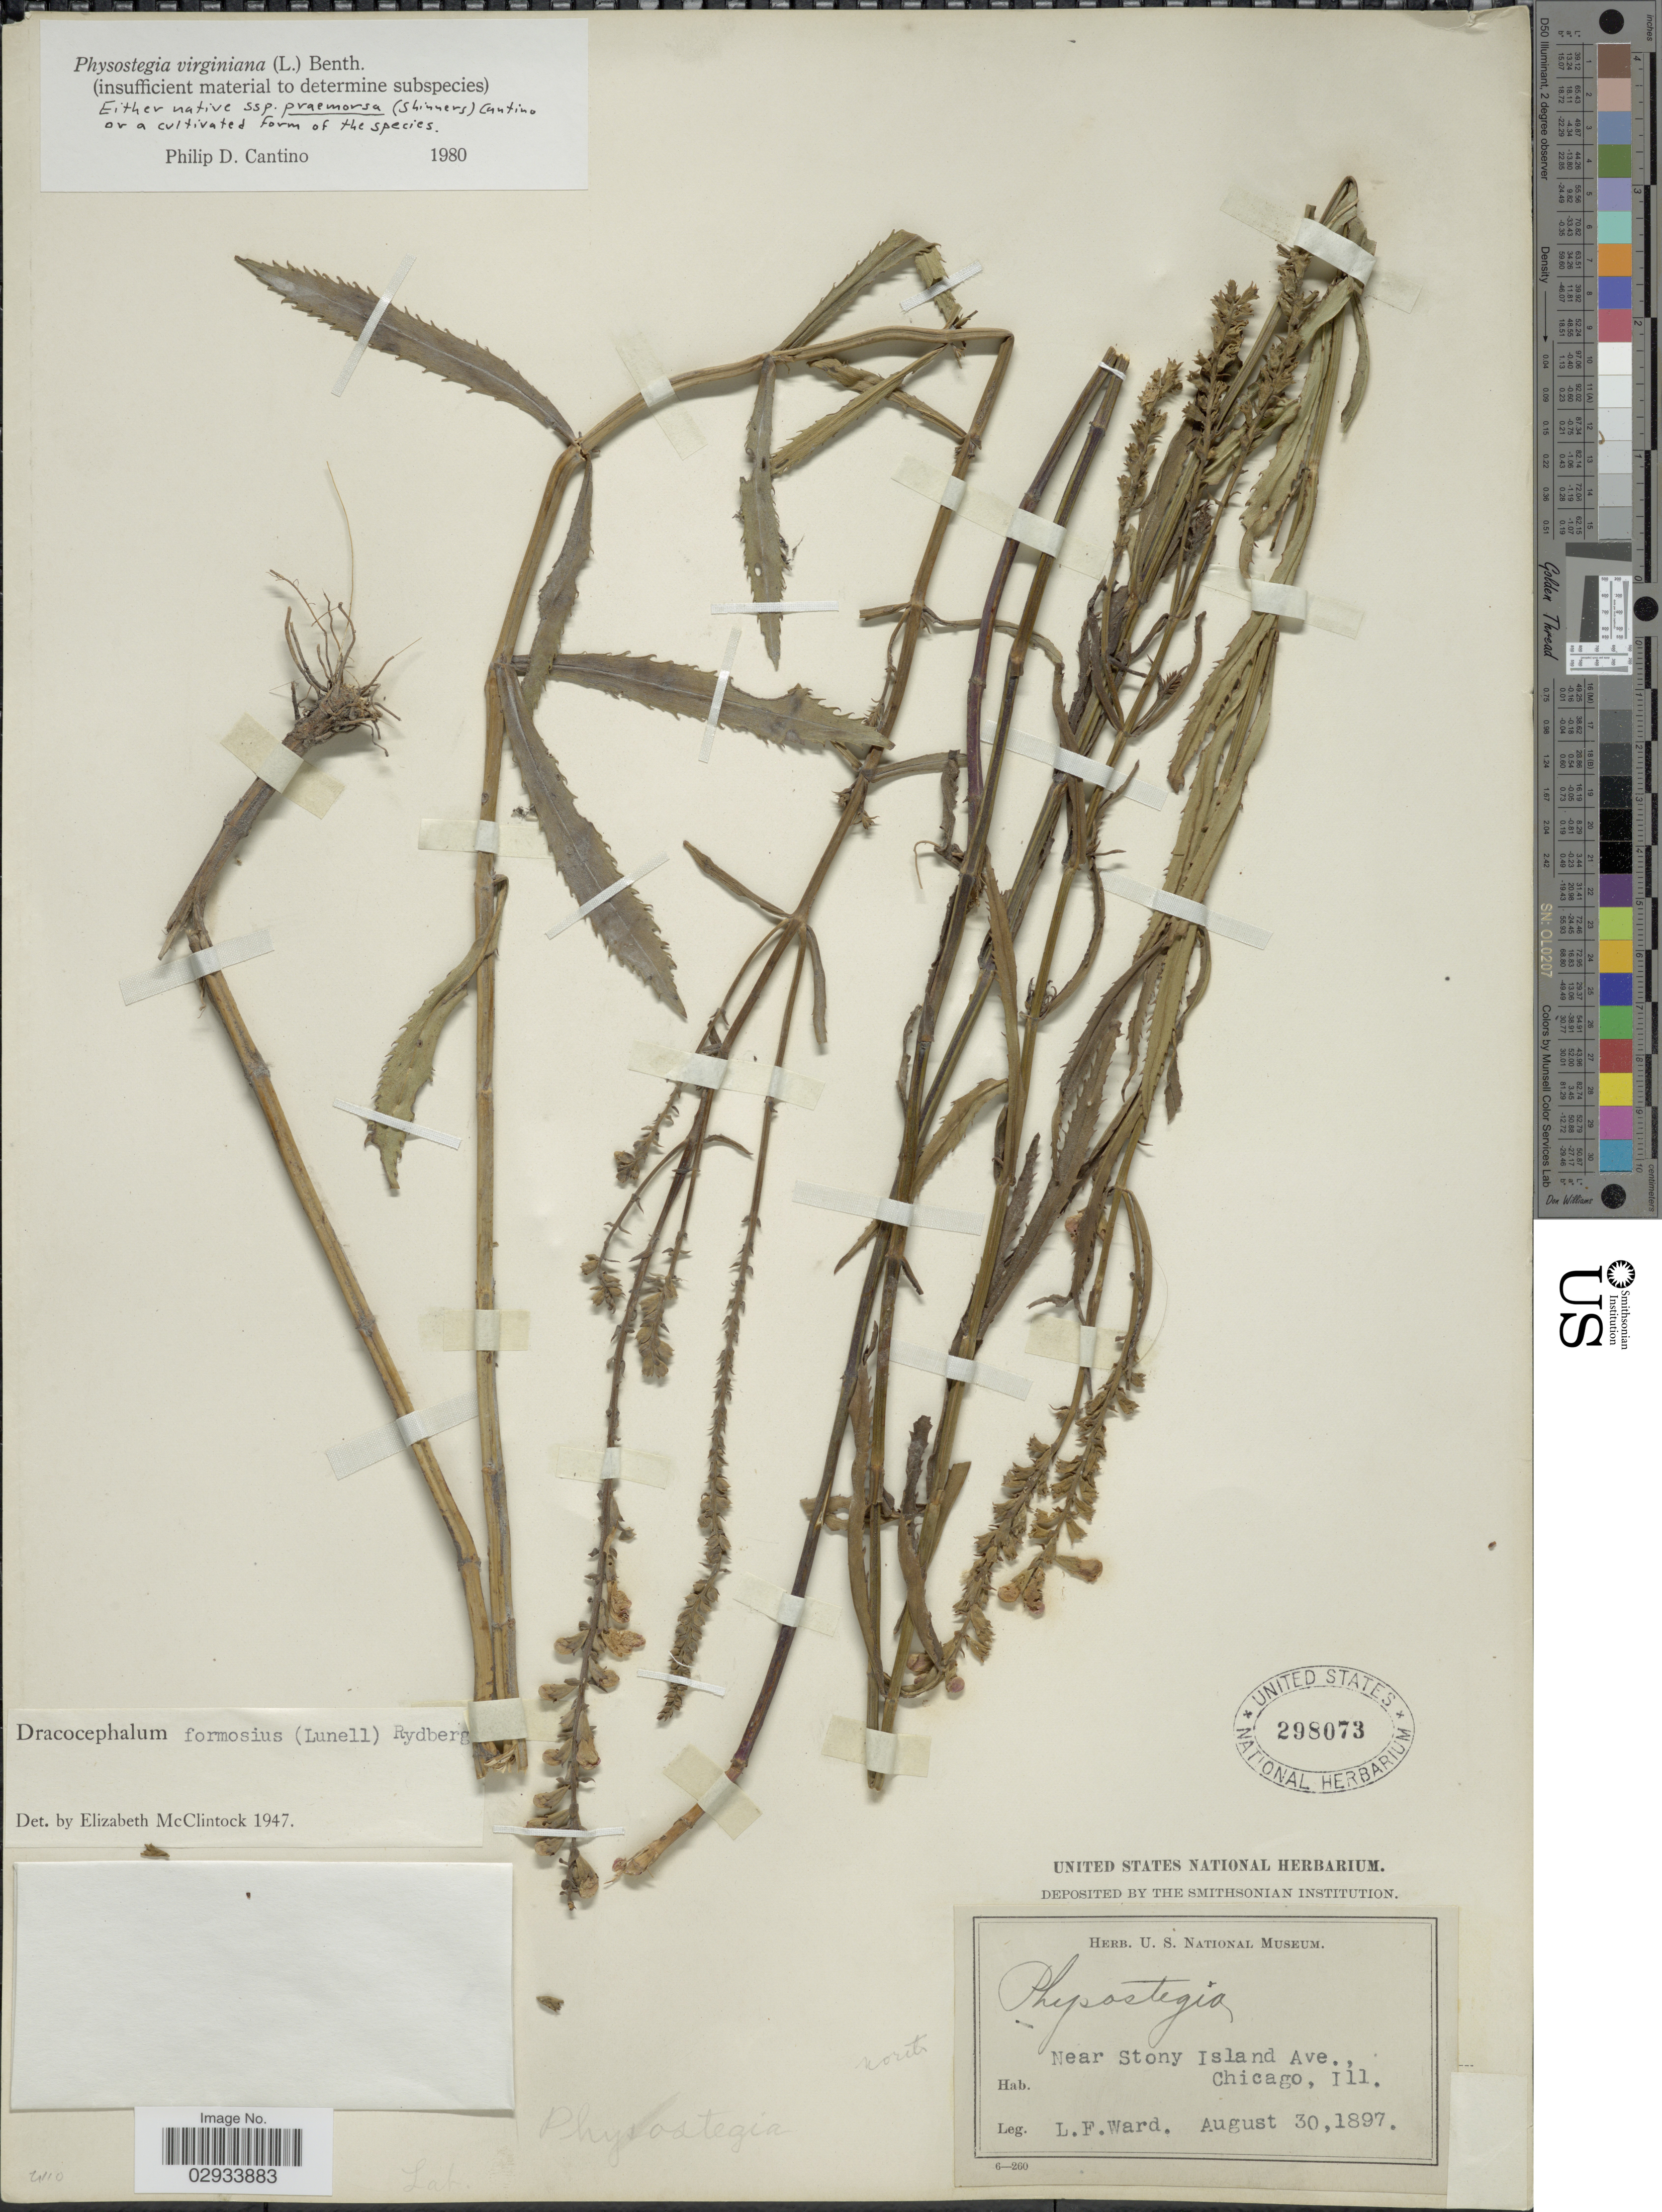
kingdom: Plantae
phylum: Tracheophyta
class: Magnoliopsida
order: Lamiales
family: Lamiaceae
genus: Physostegia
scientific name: Physostegia virginiana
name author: (L.) Benth.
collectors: L. Ward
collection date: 1897-08-30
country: United States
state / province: Illinois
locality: Near Stony Island Ave., Chicago, Ill.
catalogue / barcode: US 298073